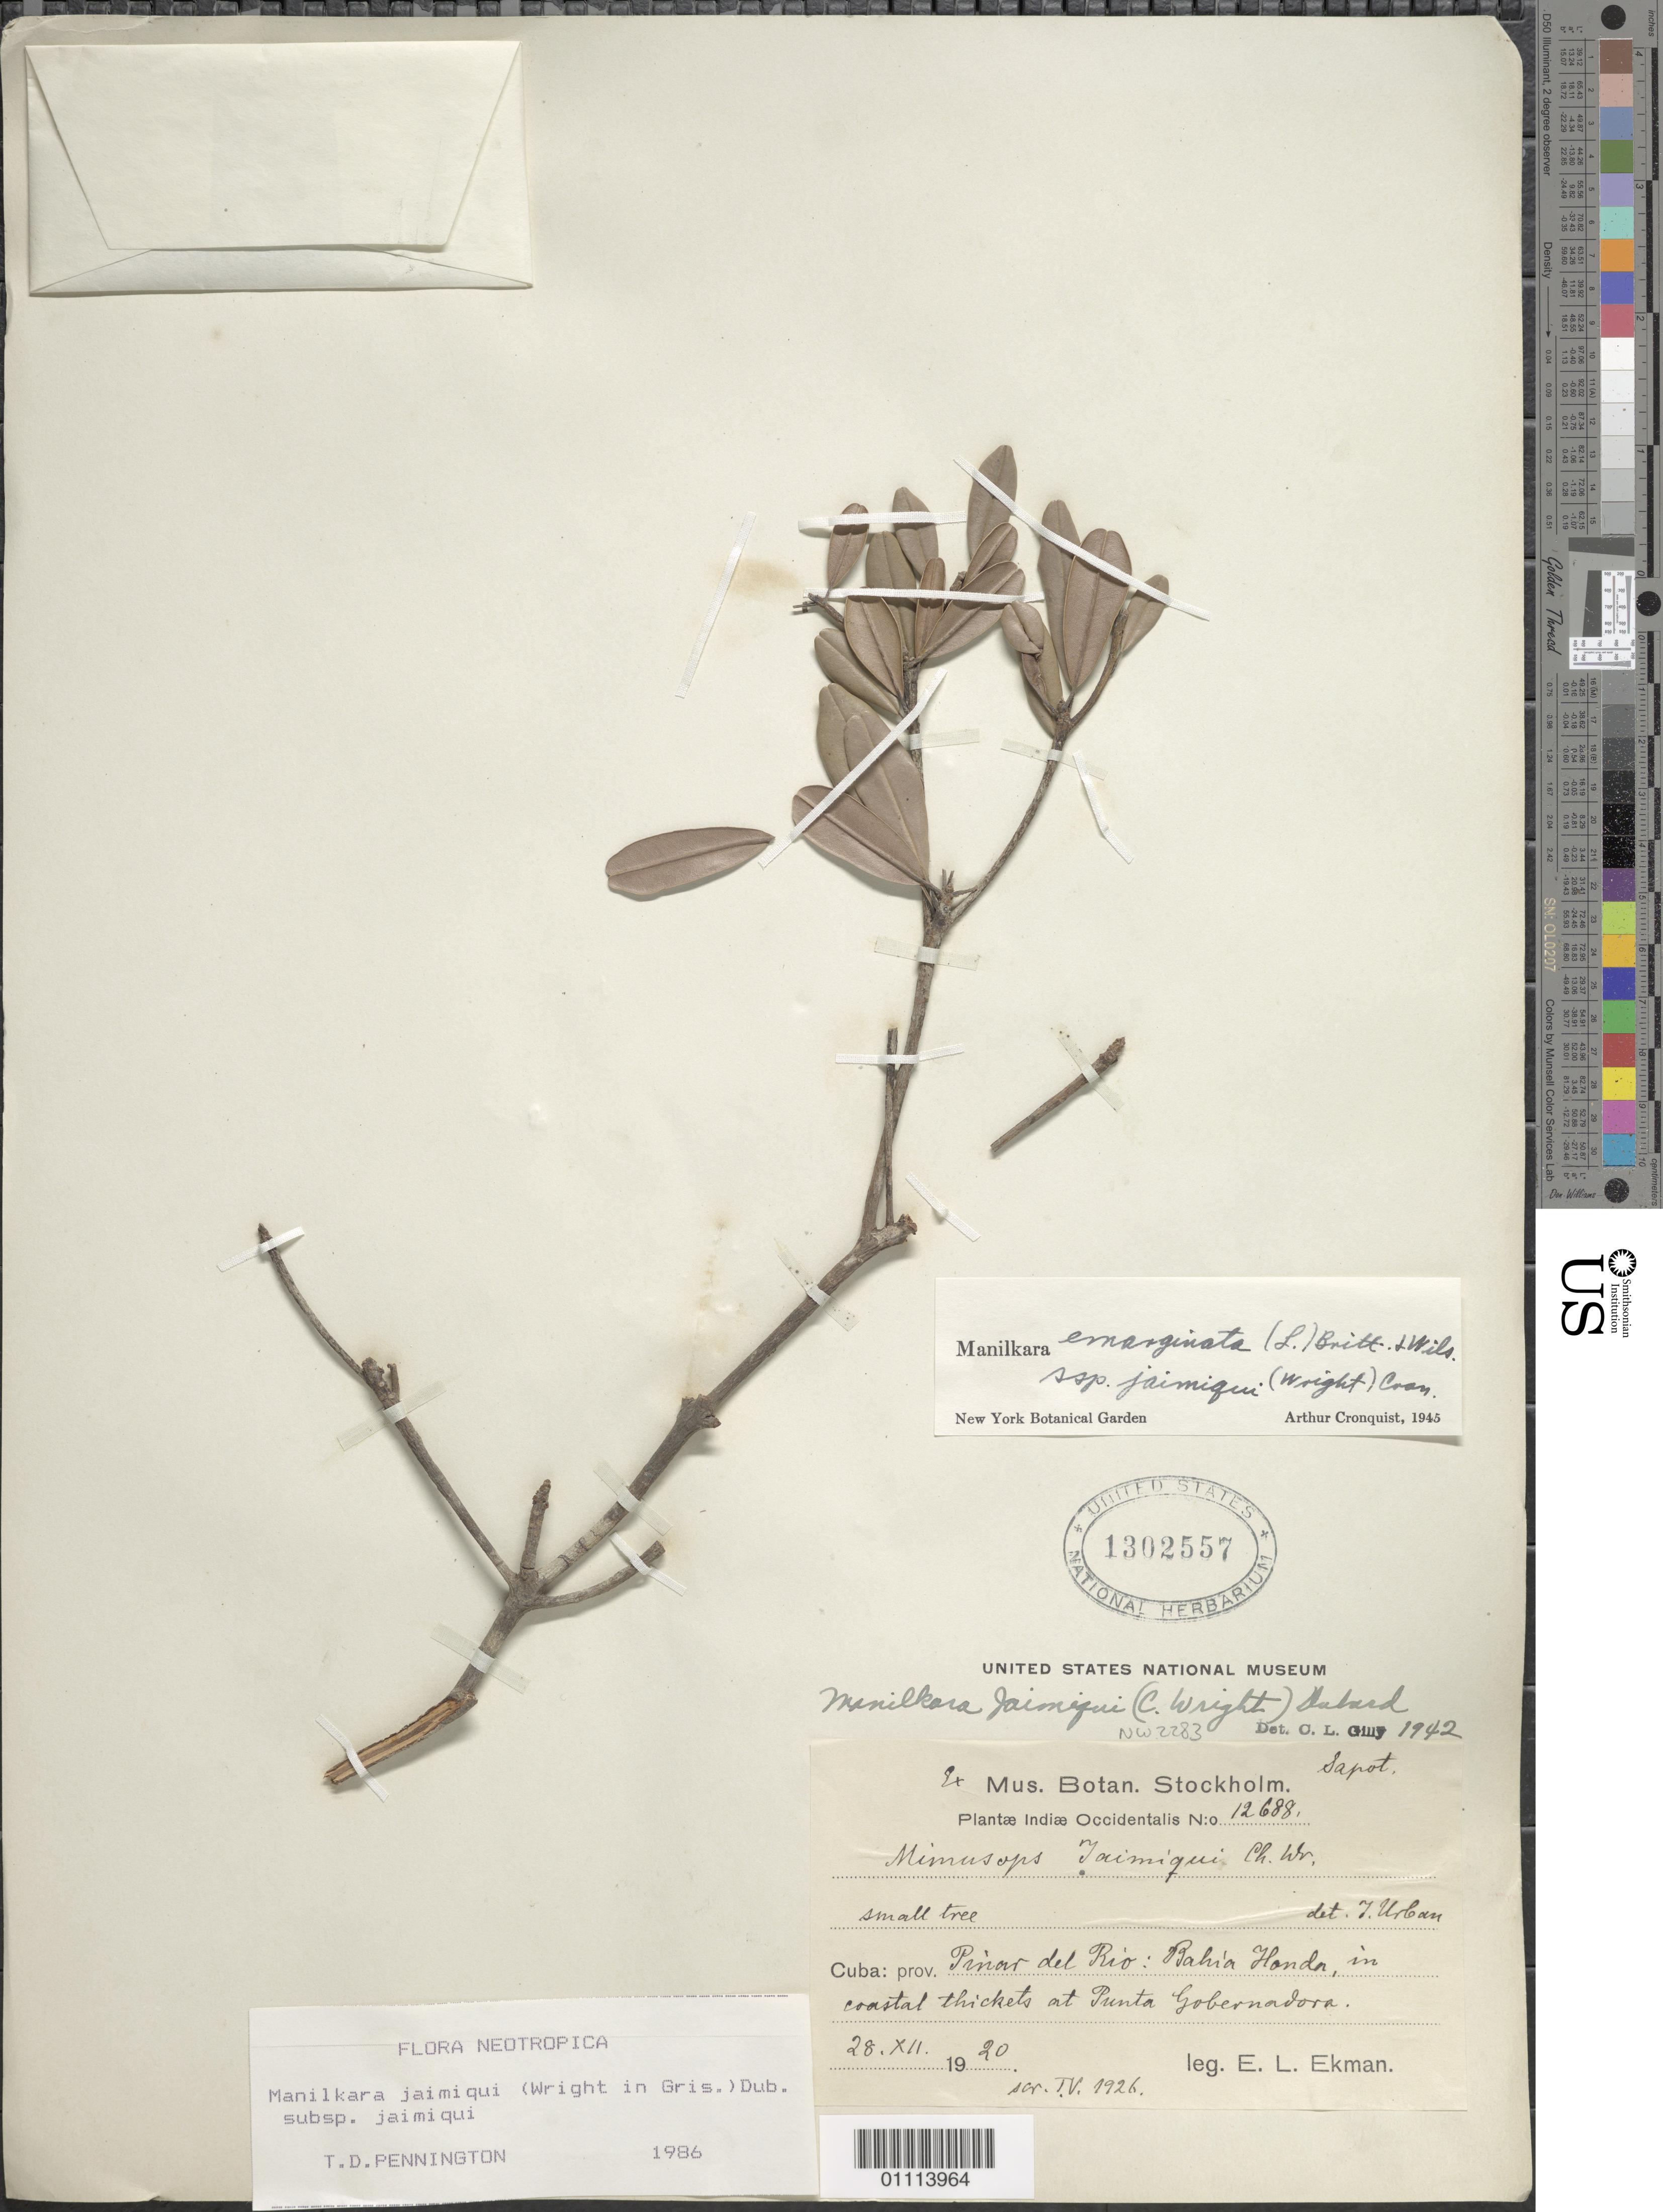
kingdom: Plantae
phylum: Tracheophyta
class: Magnoliopsida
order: Ericales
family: Sapotaceae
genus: Manilkara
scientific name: Manilkara jaimiqui subsp. jaimiqui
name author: (C. Wright ex Griseb.) Dubard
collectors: E. L. Ekman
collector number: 12688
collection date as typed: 28 Dec 1920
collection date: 1920-12-28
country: Cuba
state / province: Pinar del Rio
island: Cuba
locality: Pinar del Rio: Bahia Honda, in coastal thickets at Pinta Gobernadora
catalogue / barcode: US 1302557